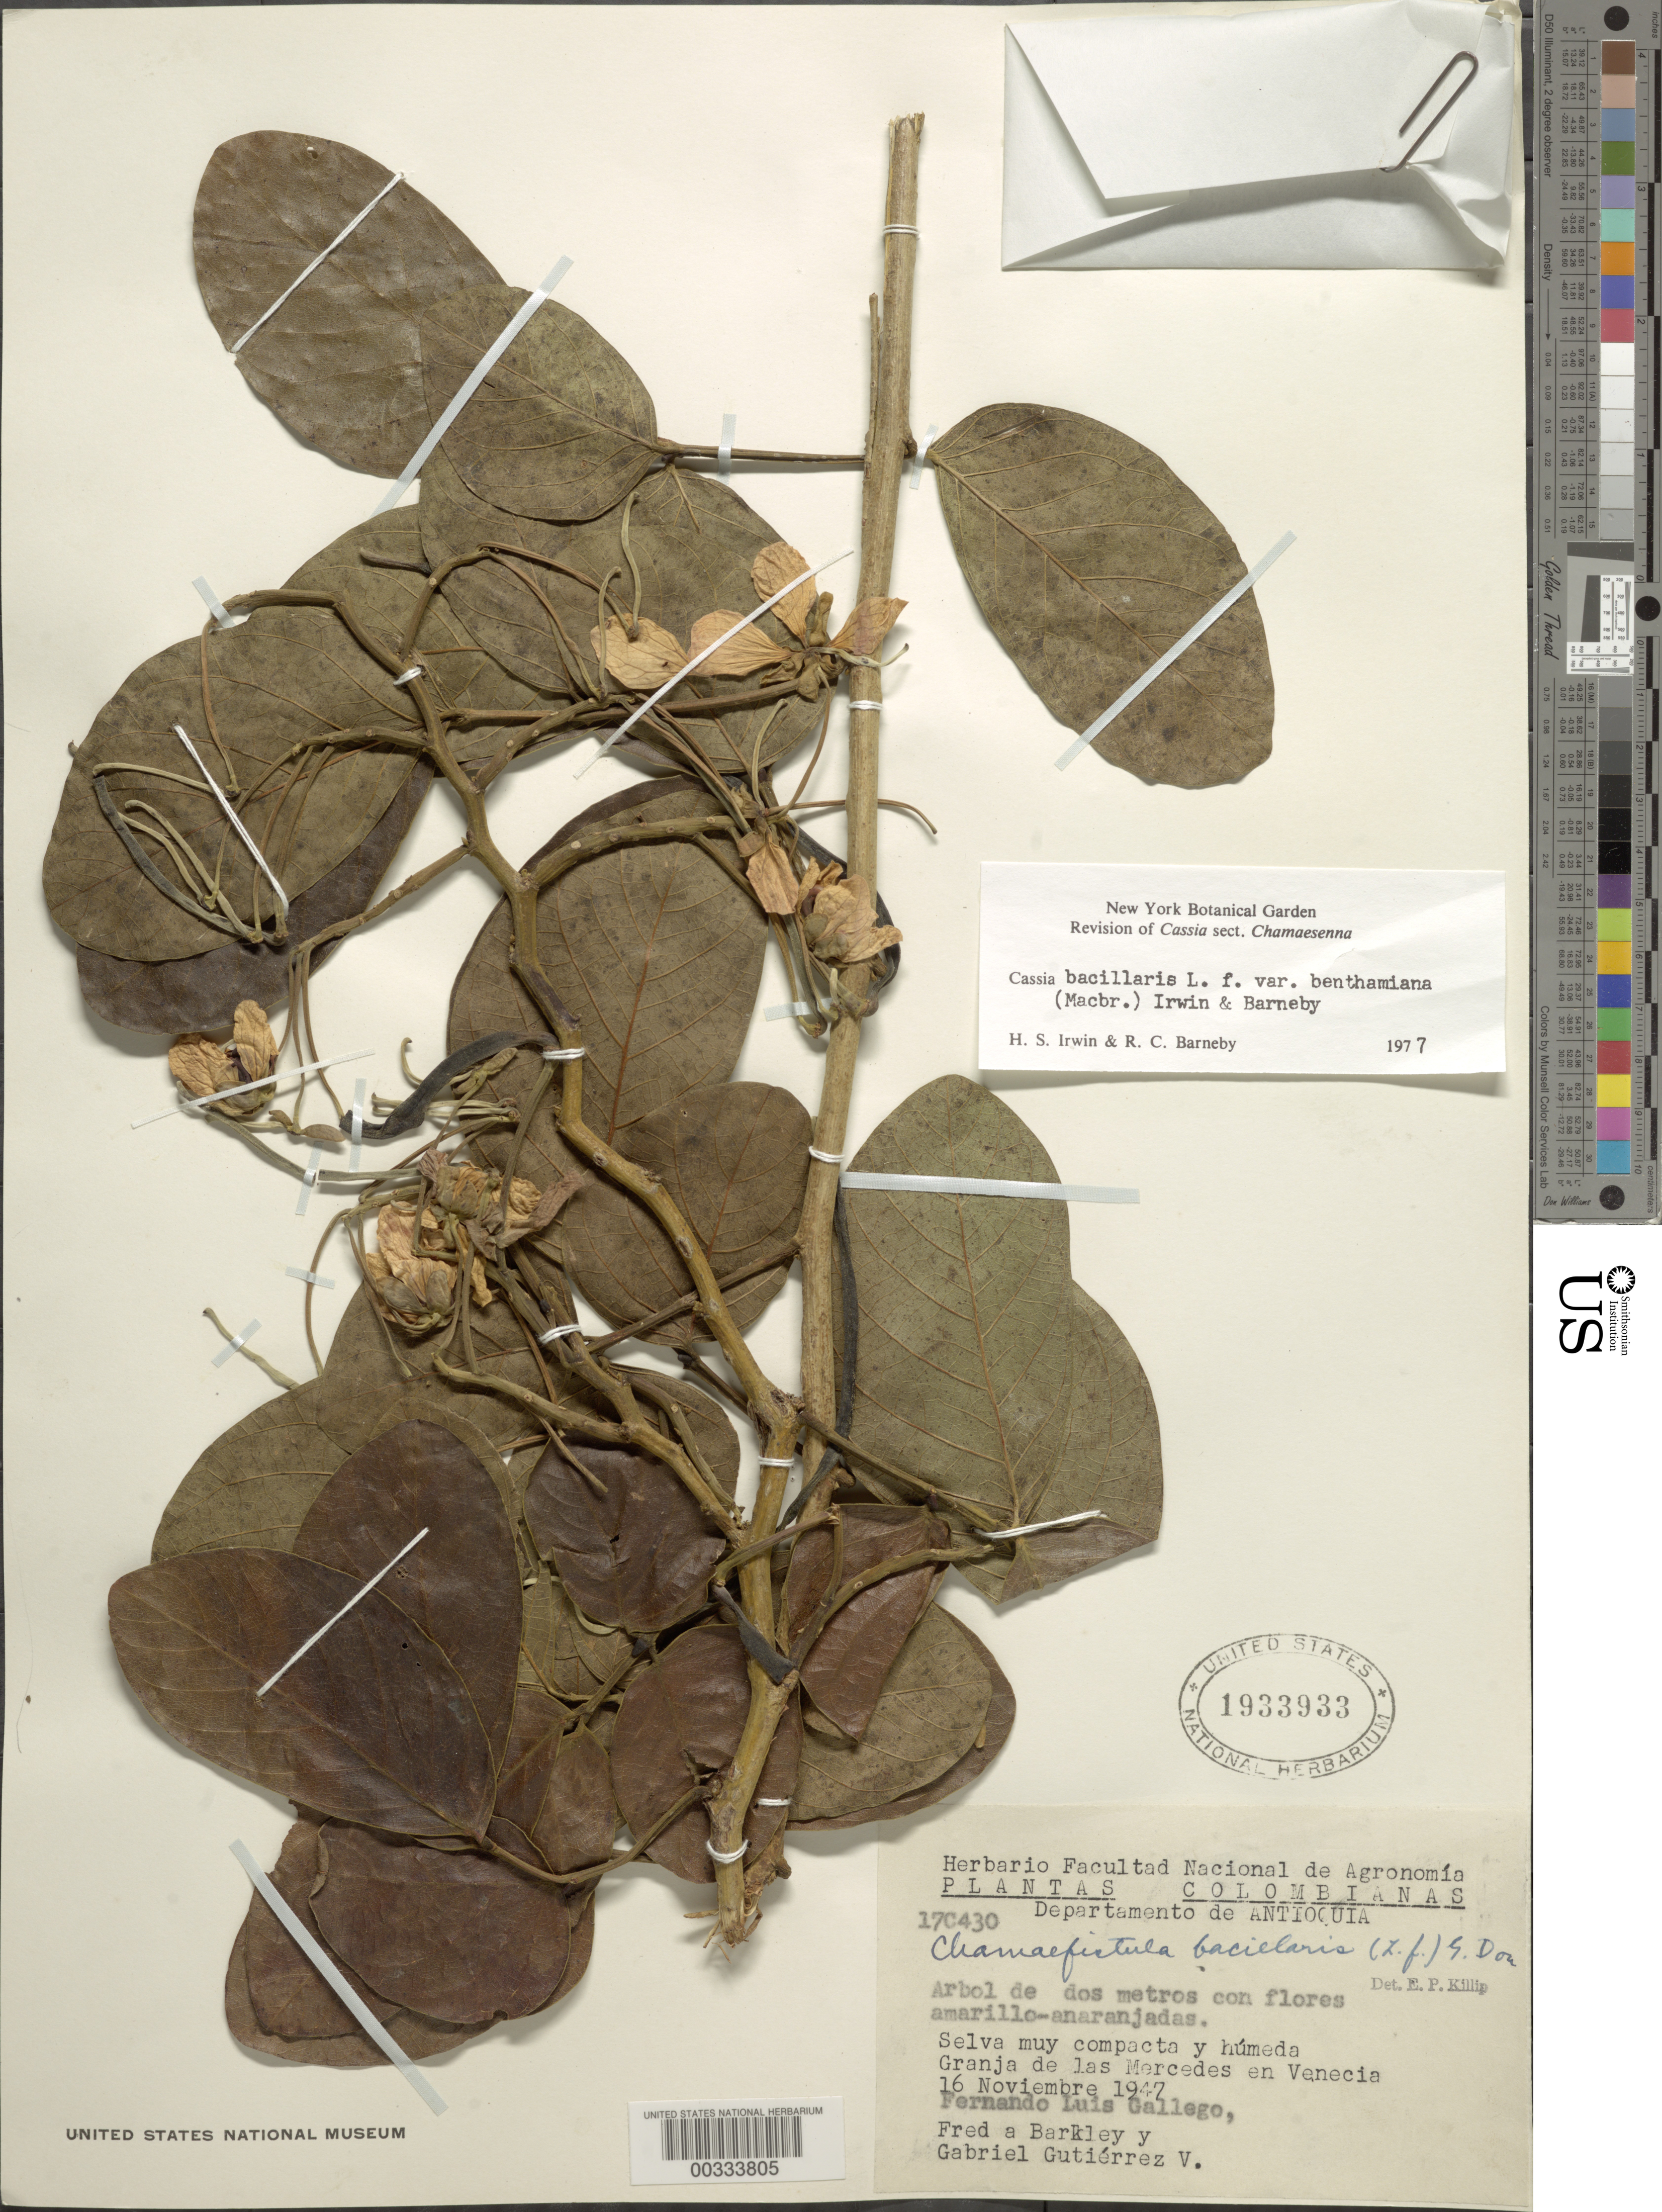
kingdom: Plantae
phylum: Tracheophyta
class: Magnoliopsida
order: Fabales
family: Fabaceae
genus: Senna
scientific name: Senna bacillaris var. benthamiana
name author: (J.F. Macbr.) H.S. Irwin & Barneby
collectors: F. A. Barkley, G. Gutiérrez V. & F. Gallego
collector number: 17c430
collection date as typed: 16 Nov 1947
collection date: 1947-11-16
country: Colombia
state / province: Antioquia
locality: Granja de las Mercedes en Venecia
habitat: Very compact and humid forest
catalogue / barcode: US 1933933